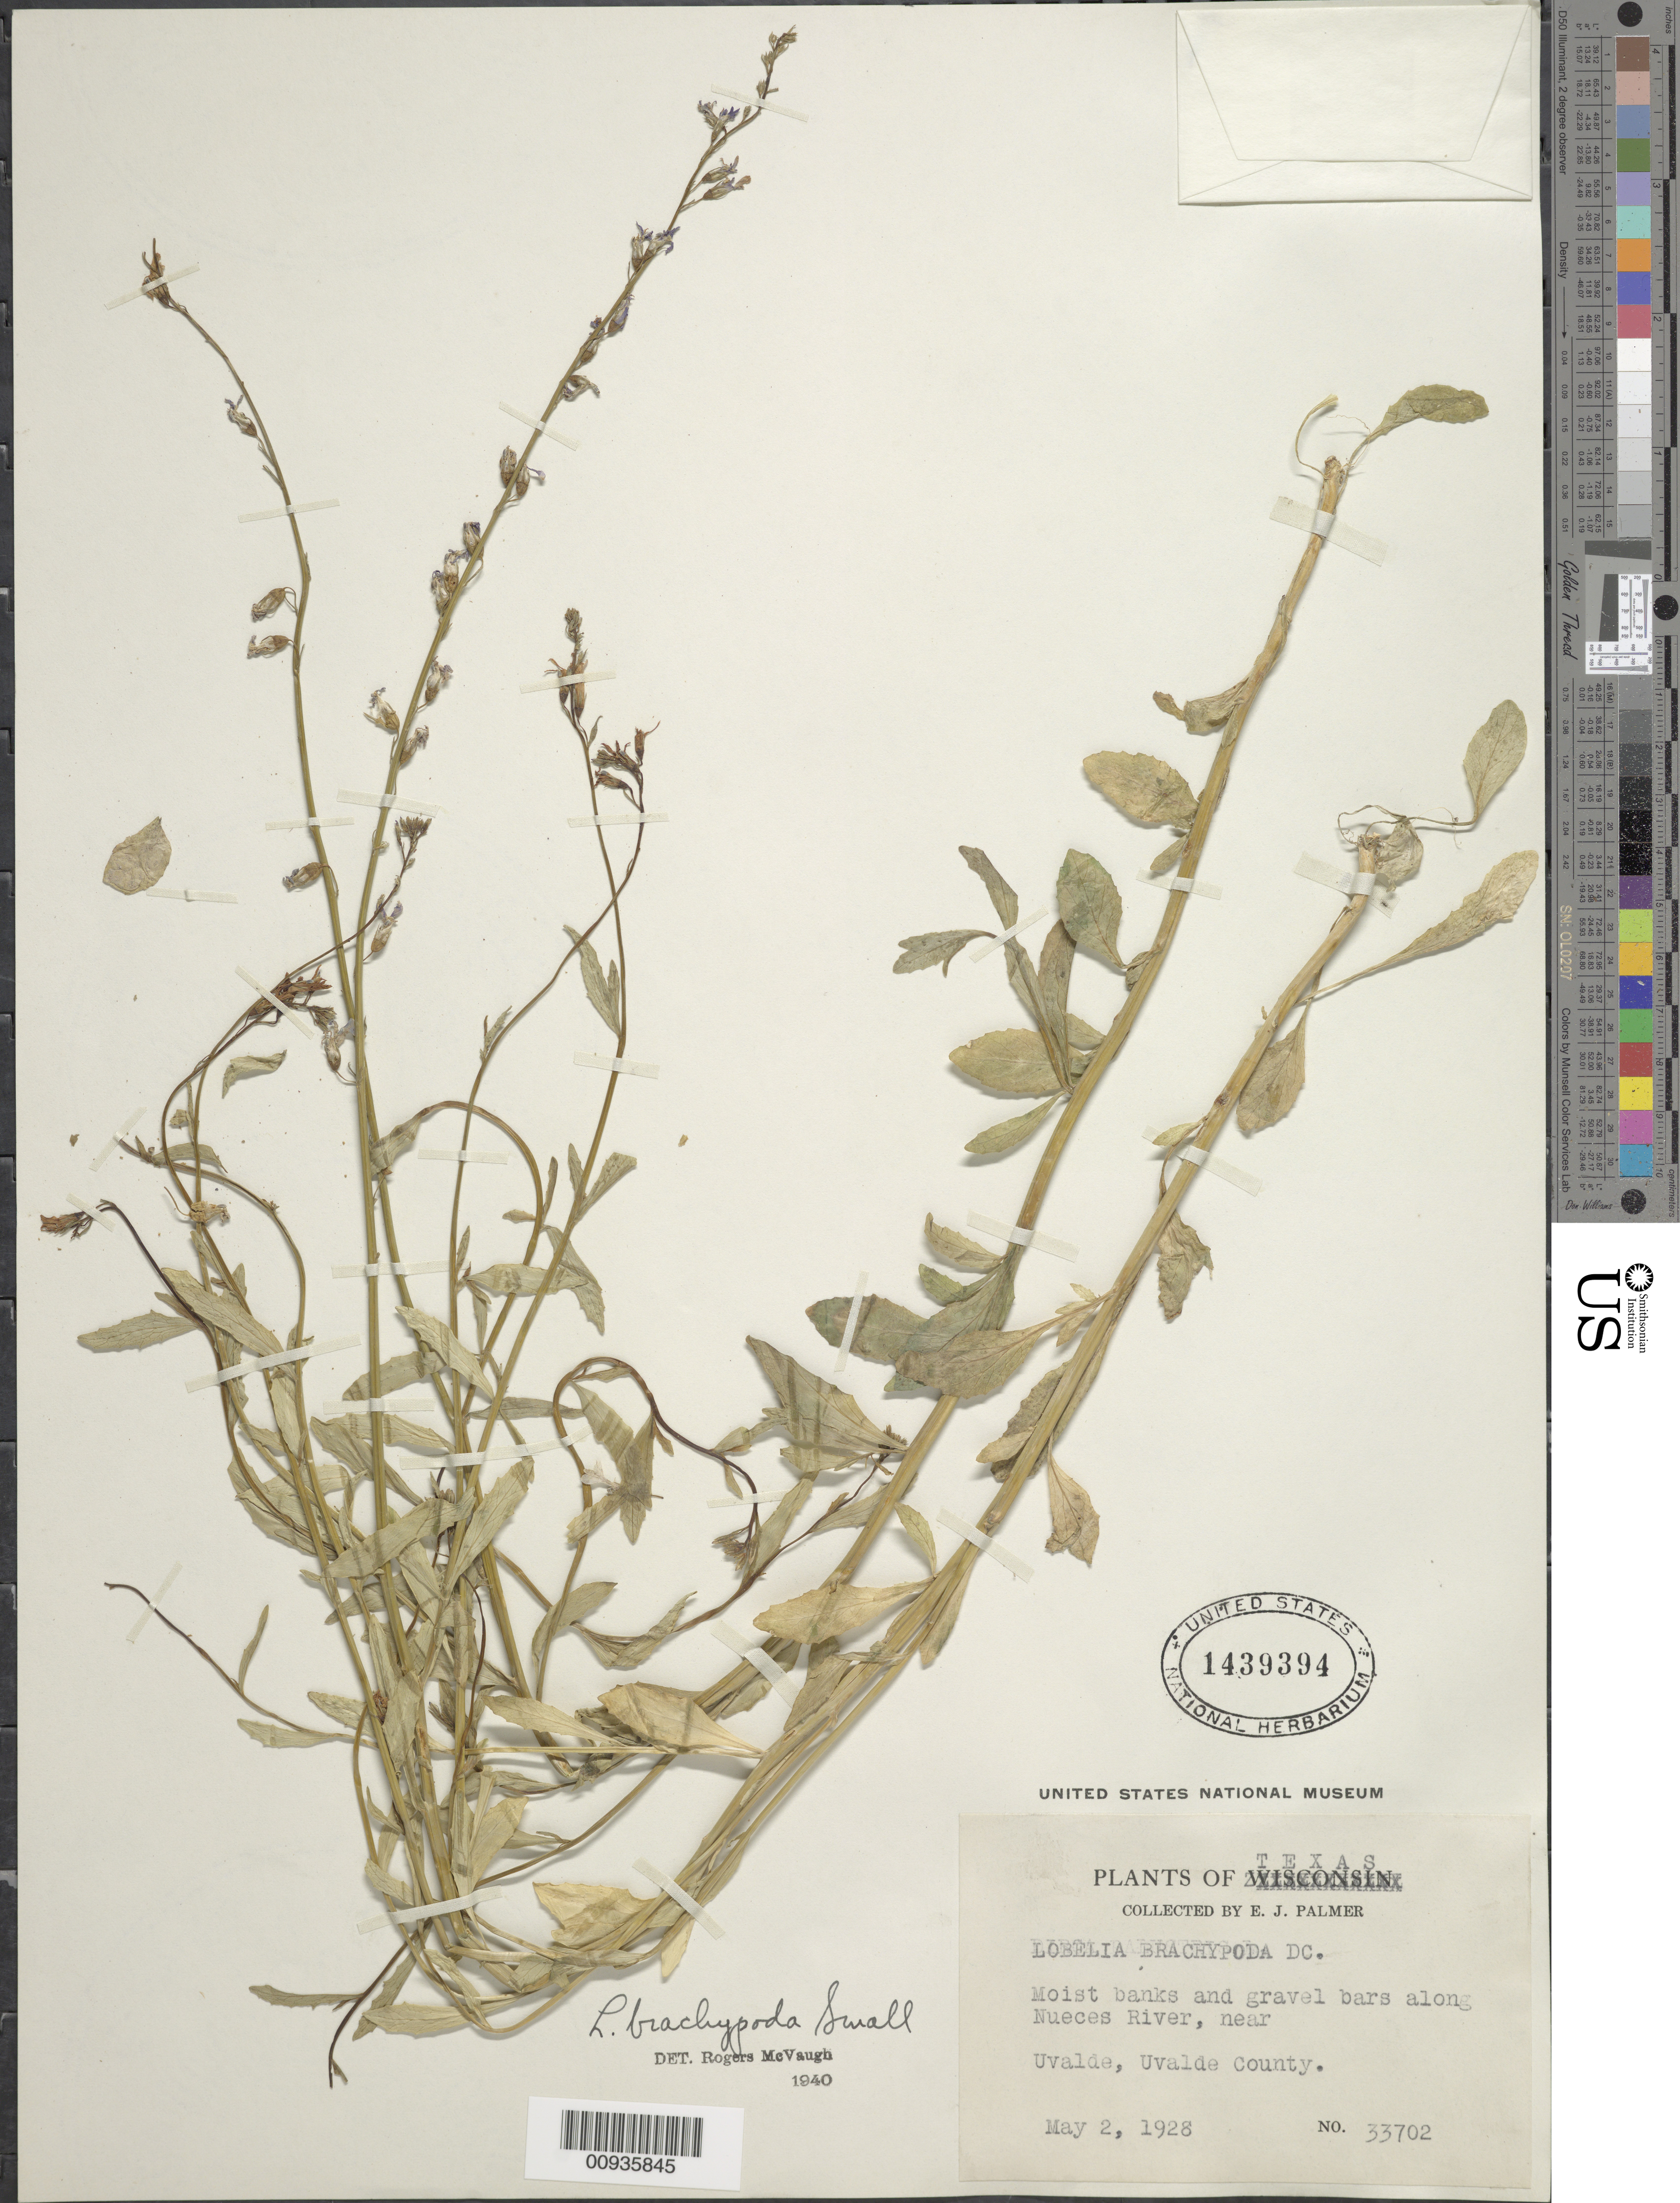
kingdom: Plantae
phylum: Tracheophyta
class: Magnoliopsida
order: Asterales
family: Campanulaceae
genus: Lobelia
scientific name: Lobelia brachypoda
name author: (A. Gray) Small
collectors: E. J. Palmer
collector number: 33702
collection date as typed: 02 May 1928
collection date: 1928-05-02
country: United States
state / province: Texas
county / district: Uvalde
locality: near Uvalde, Nueces River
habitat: moist banks and gravel bars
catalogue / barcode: US 1439394